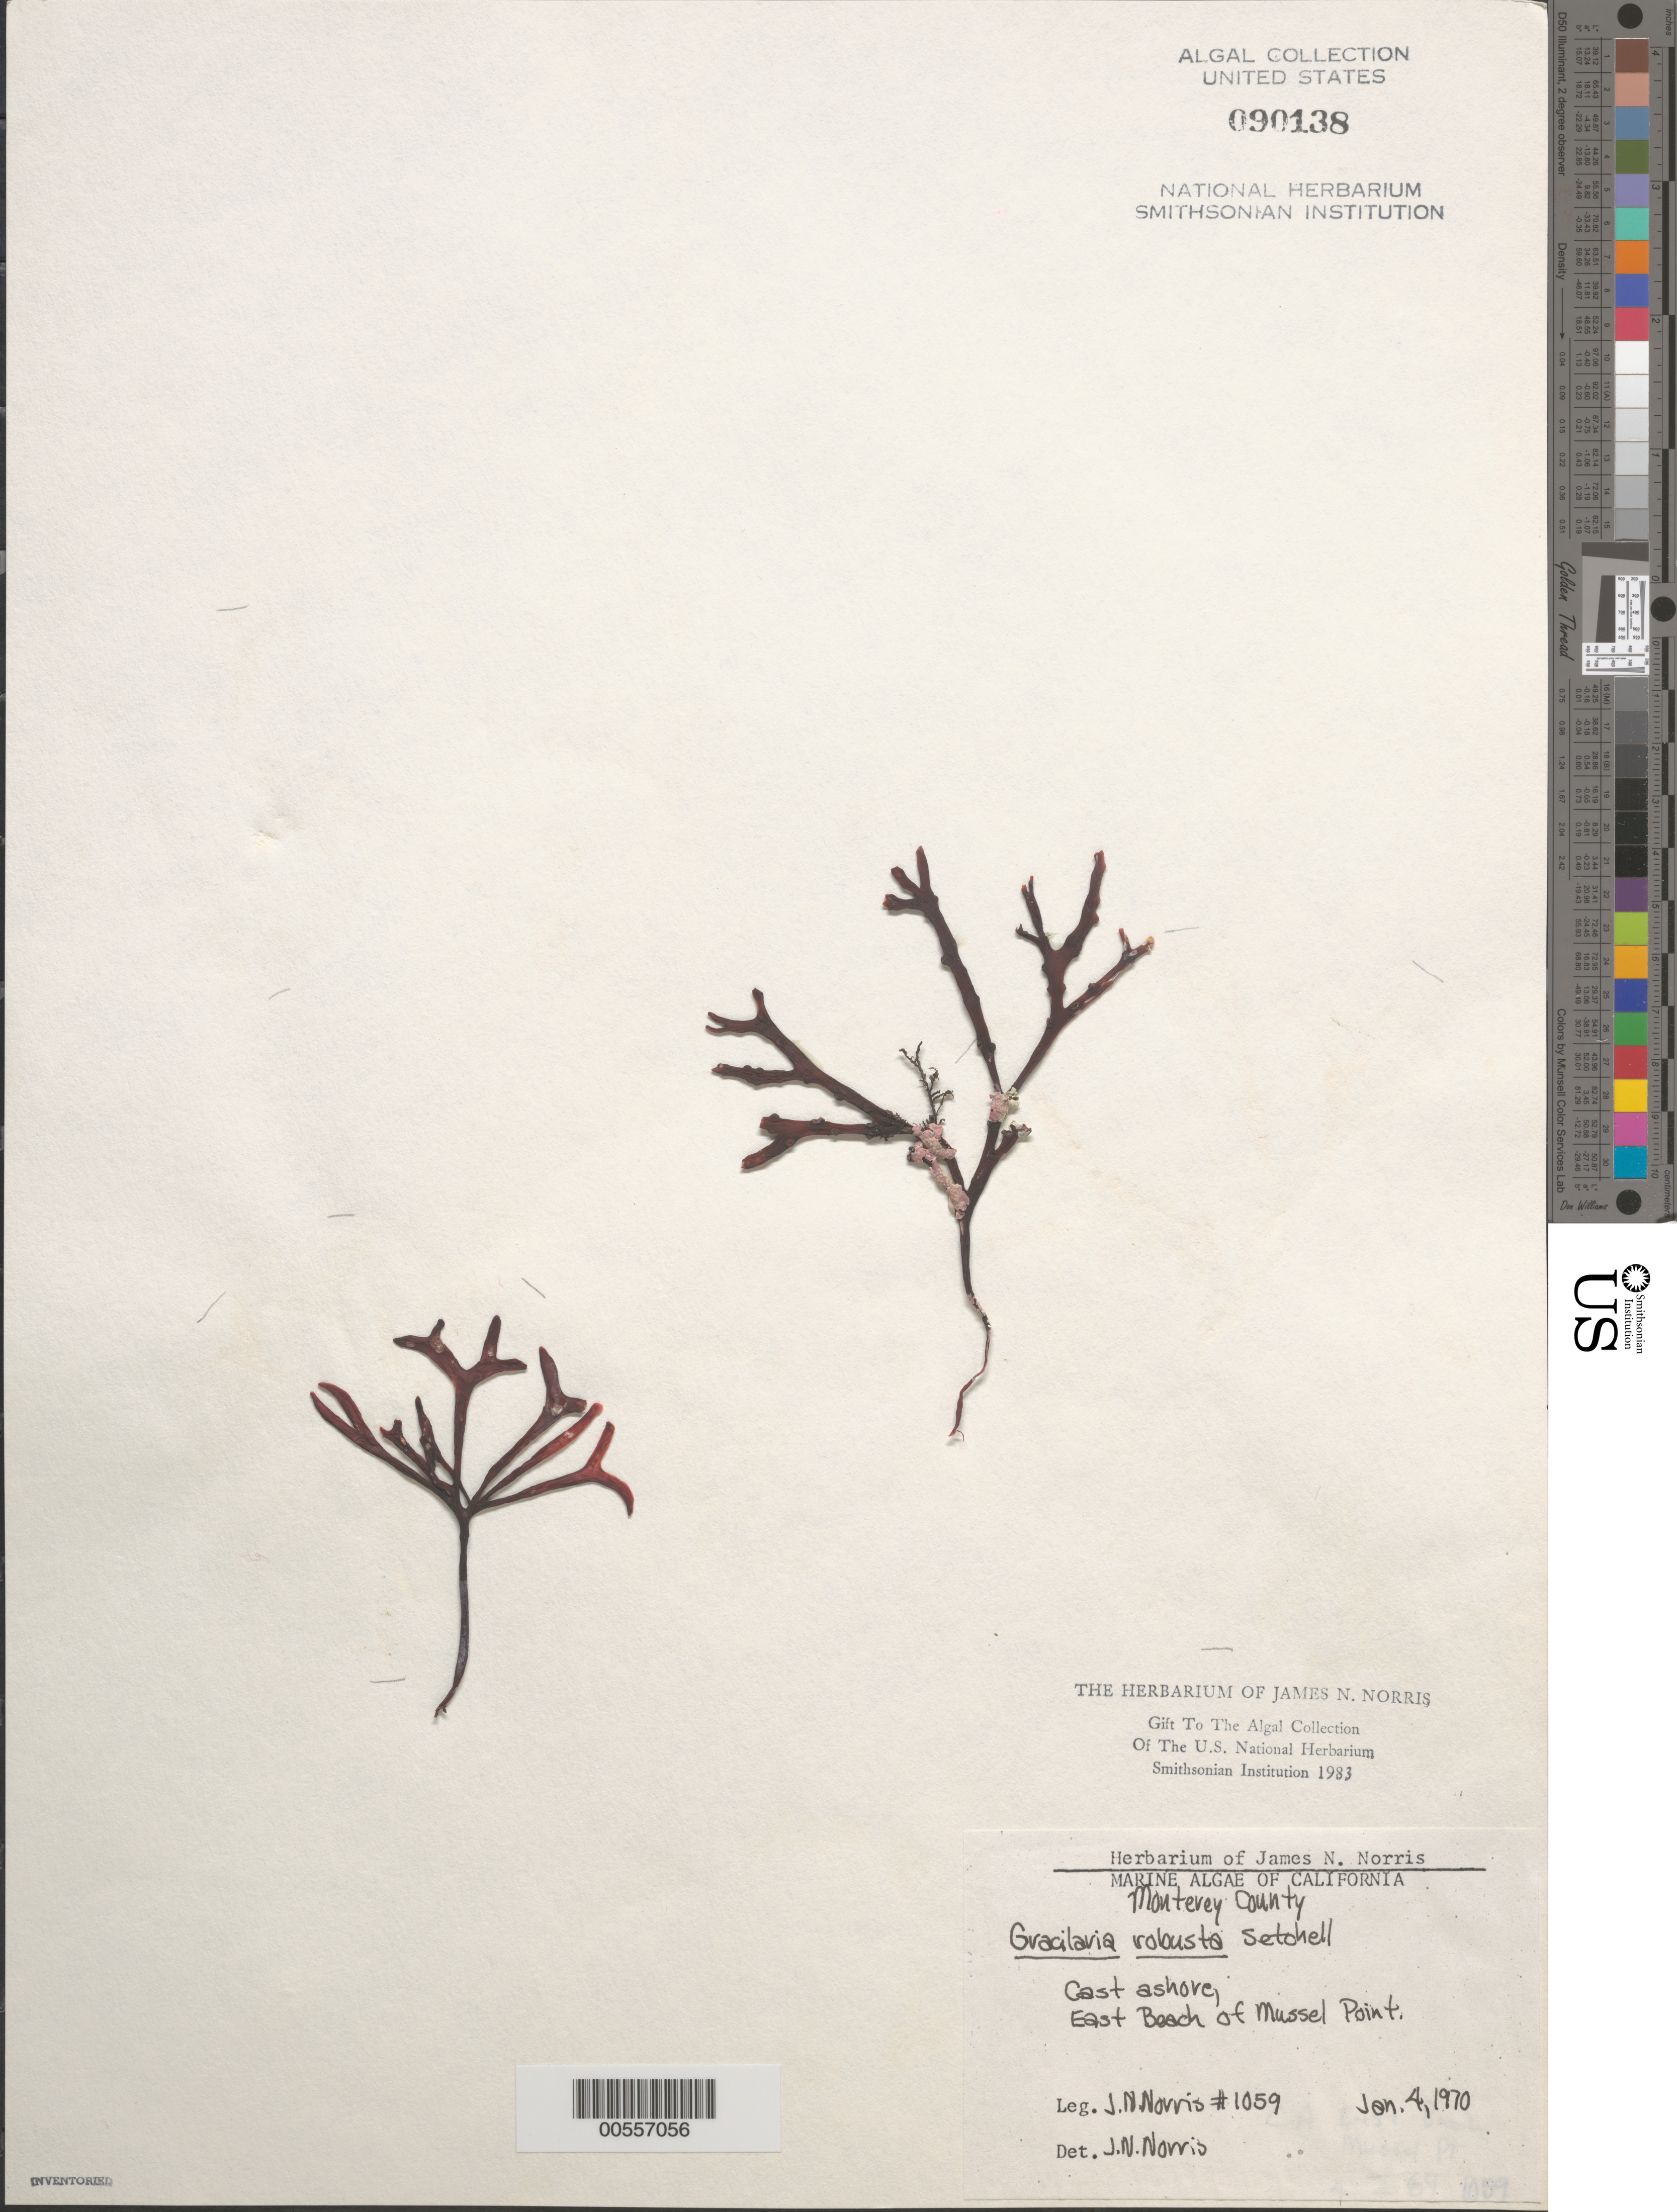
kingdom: Plantae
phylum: Rhodophyta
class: Florideophyceae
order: Gracilariales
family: Gracilariaceae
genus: Gracilaria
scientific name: Gracilaria robusta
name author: Setch. in Collins et al.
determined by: Norris, James N.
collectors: J. N. Norris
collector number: JN-1059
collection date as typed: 04 Jan 1970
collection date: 1970-01-04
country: United States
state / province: California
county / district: Monterey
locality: East Beach, Mussel Point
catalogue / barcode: US 90138